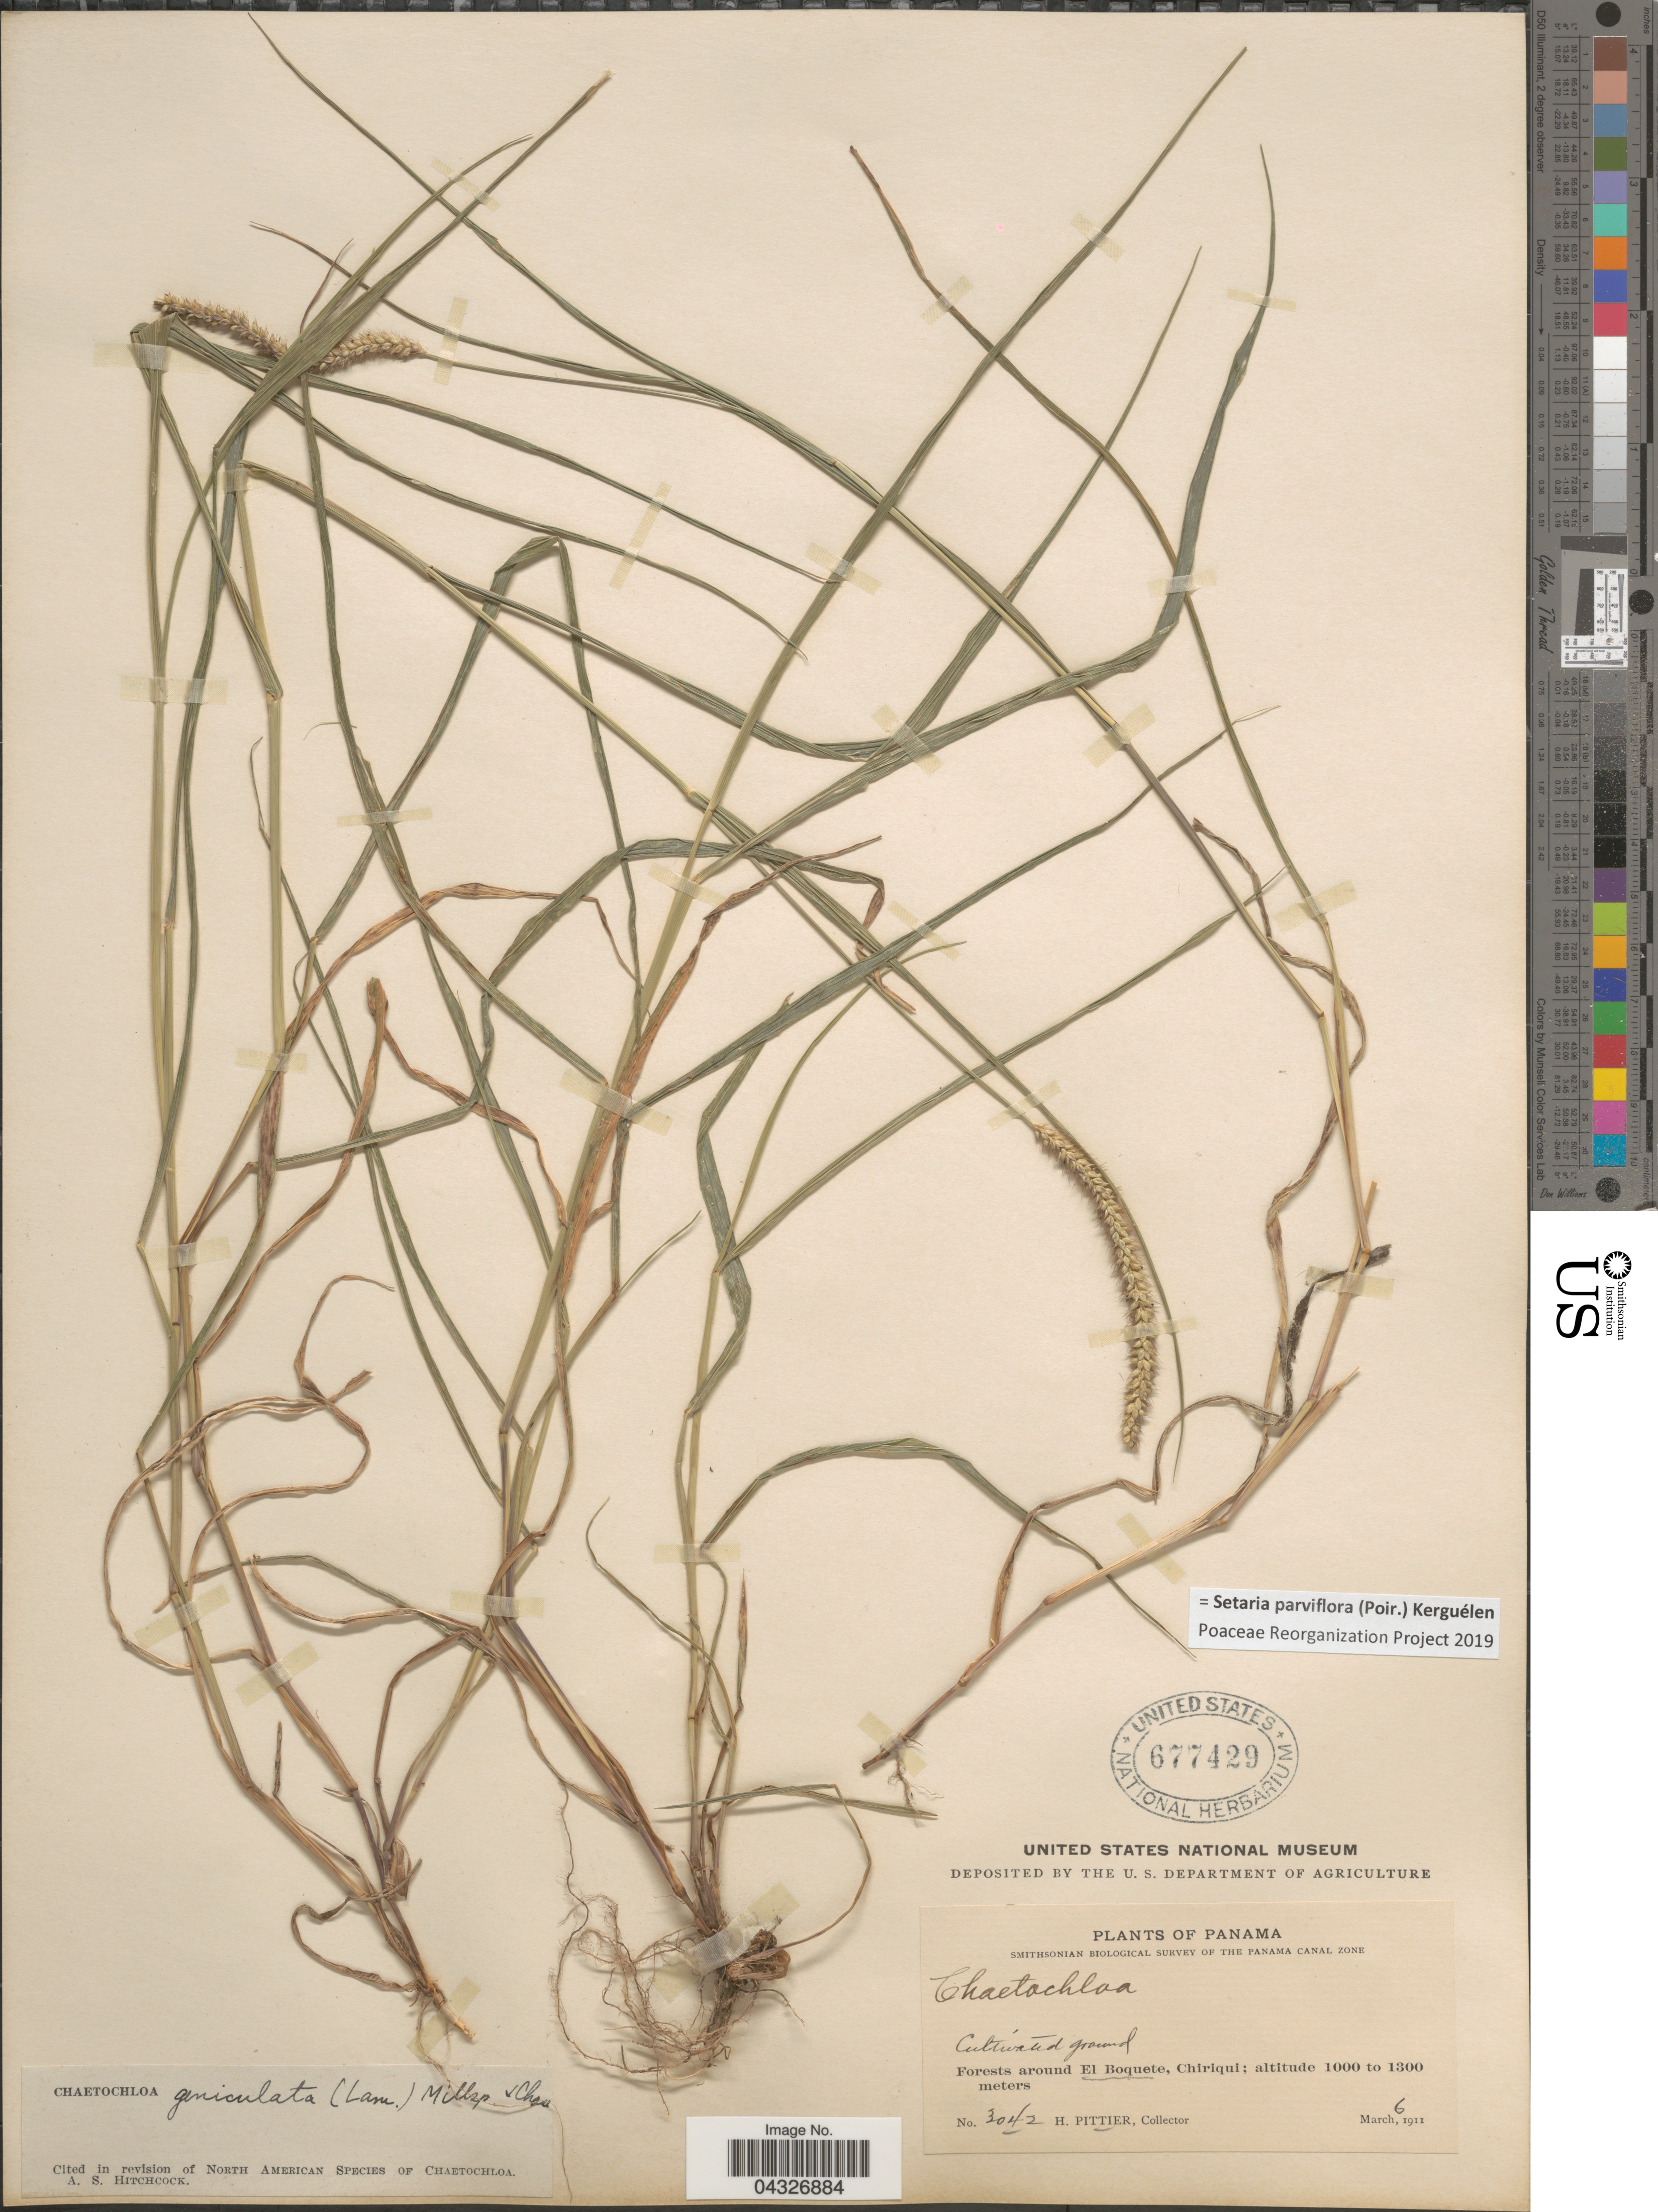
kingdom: Plantae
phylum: Tracheophyta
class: Liliopsida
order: Poales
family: Poaceae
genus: Setaria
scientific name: Setaria parviflora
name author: (Poir.) Kerguélen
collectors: H. F. Pittier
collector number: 3042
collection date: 1911-03-06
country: Panama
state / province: Chiriqui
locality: Smithsonian Biological Survey of the Panama Canal Zone. Forests around El Boquete.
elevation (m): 1000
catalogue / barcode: US 677429